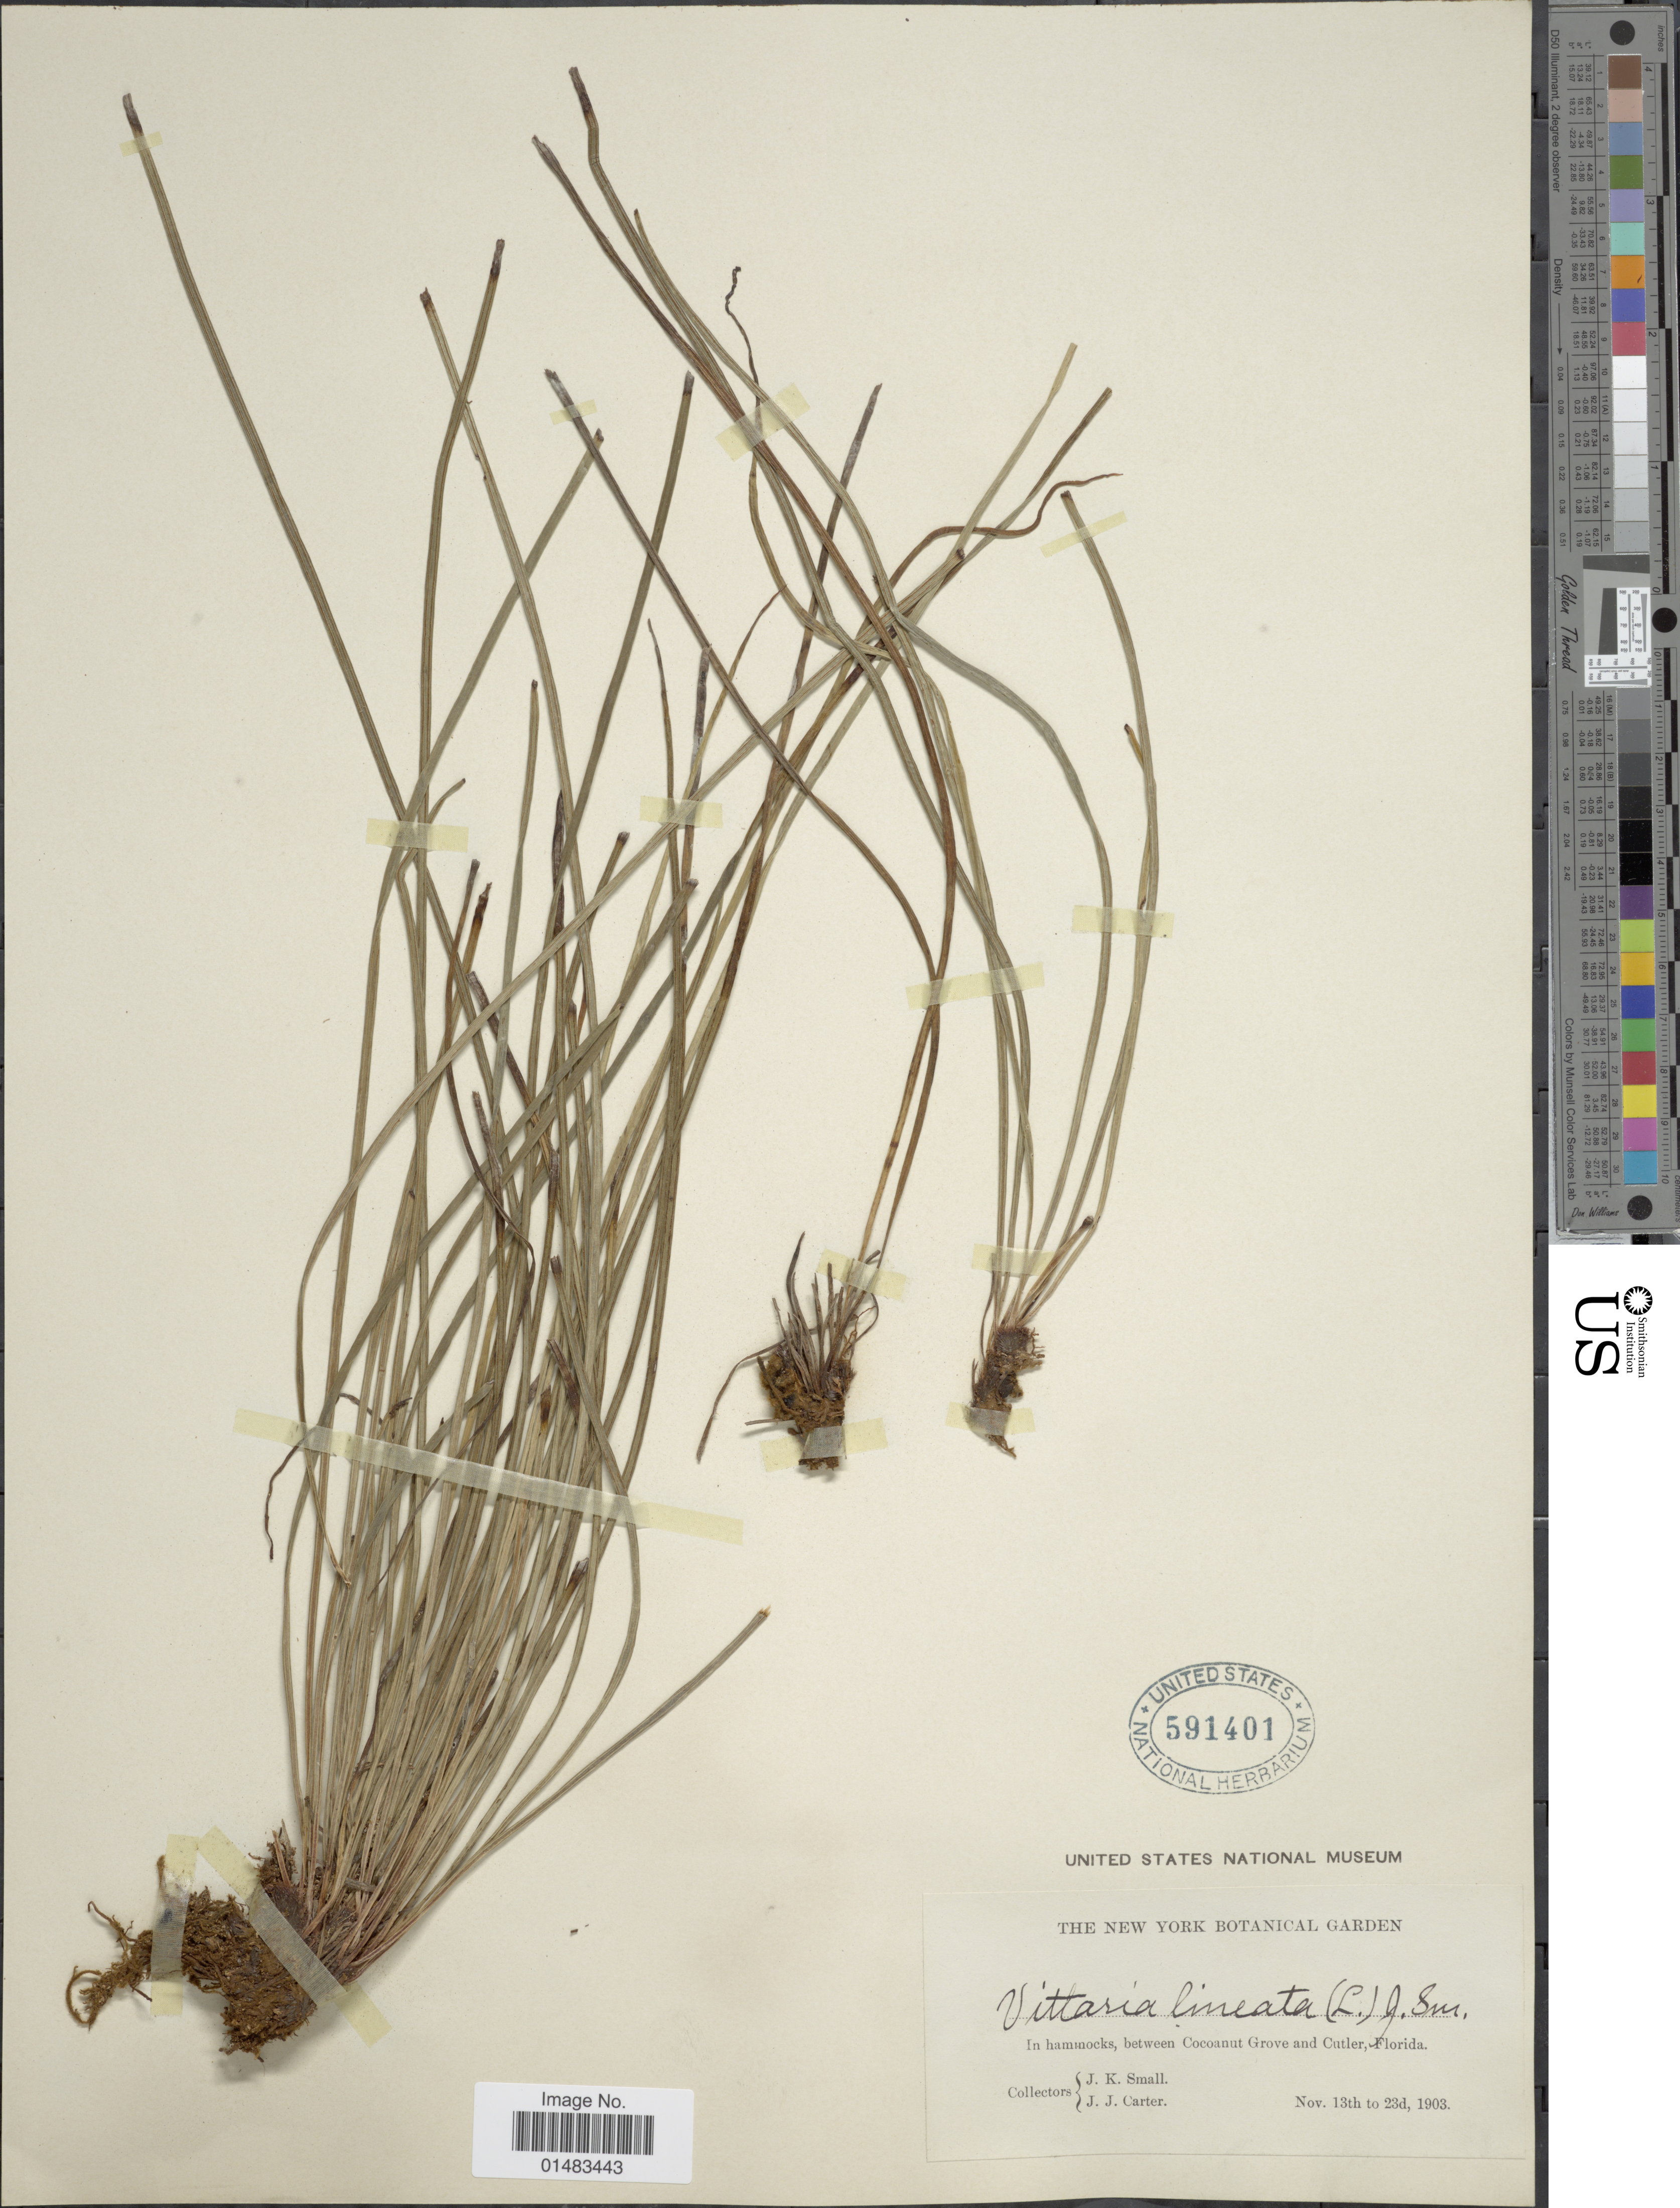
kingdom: Plantae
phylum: Tracheophyta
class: Polypodiopsida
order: Polypodiales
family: Pteridaceae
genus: Vittaria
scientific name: Vittaria lineata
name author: (L.) Sm.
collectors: J. K. Small & J. Carter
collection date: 1903-11-13/1903-11-23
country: United States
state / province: Florida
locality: In hammocks, between Cocaonut Grove and Cutler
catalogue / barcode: US 591401